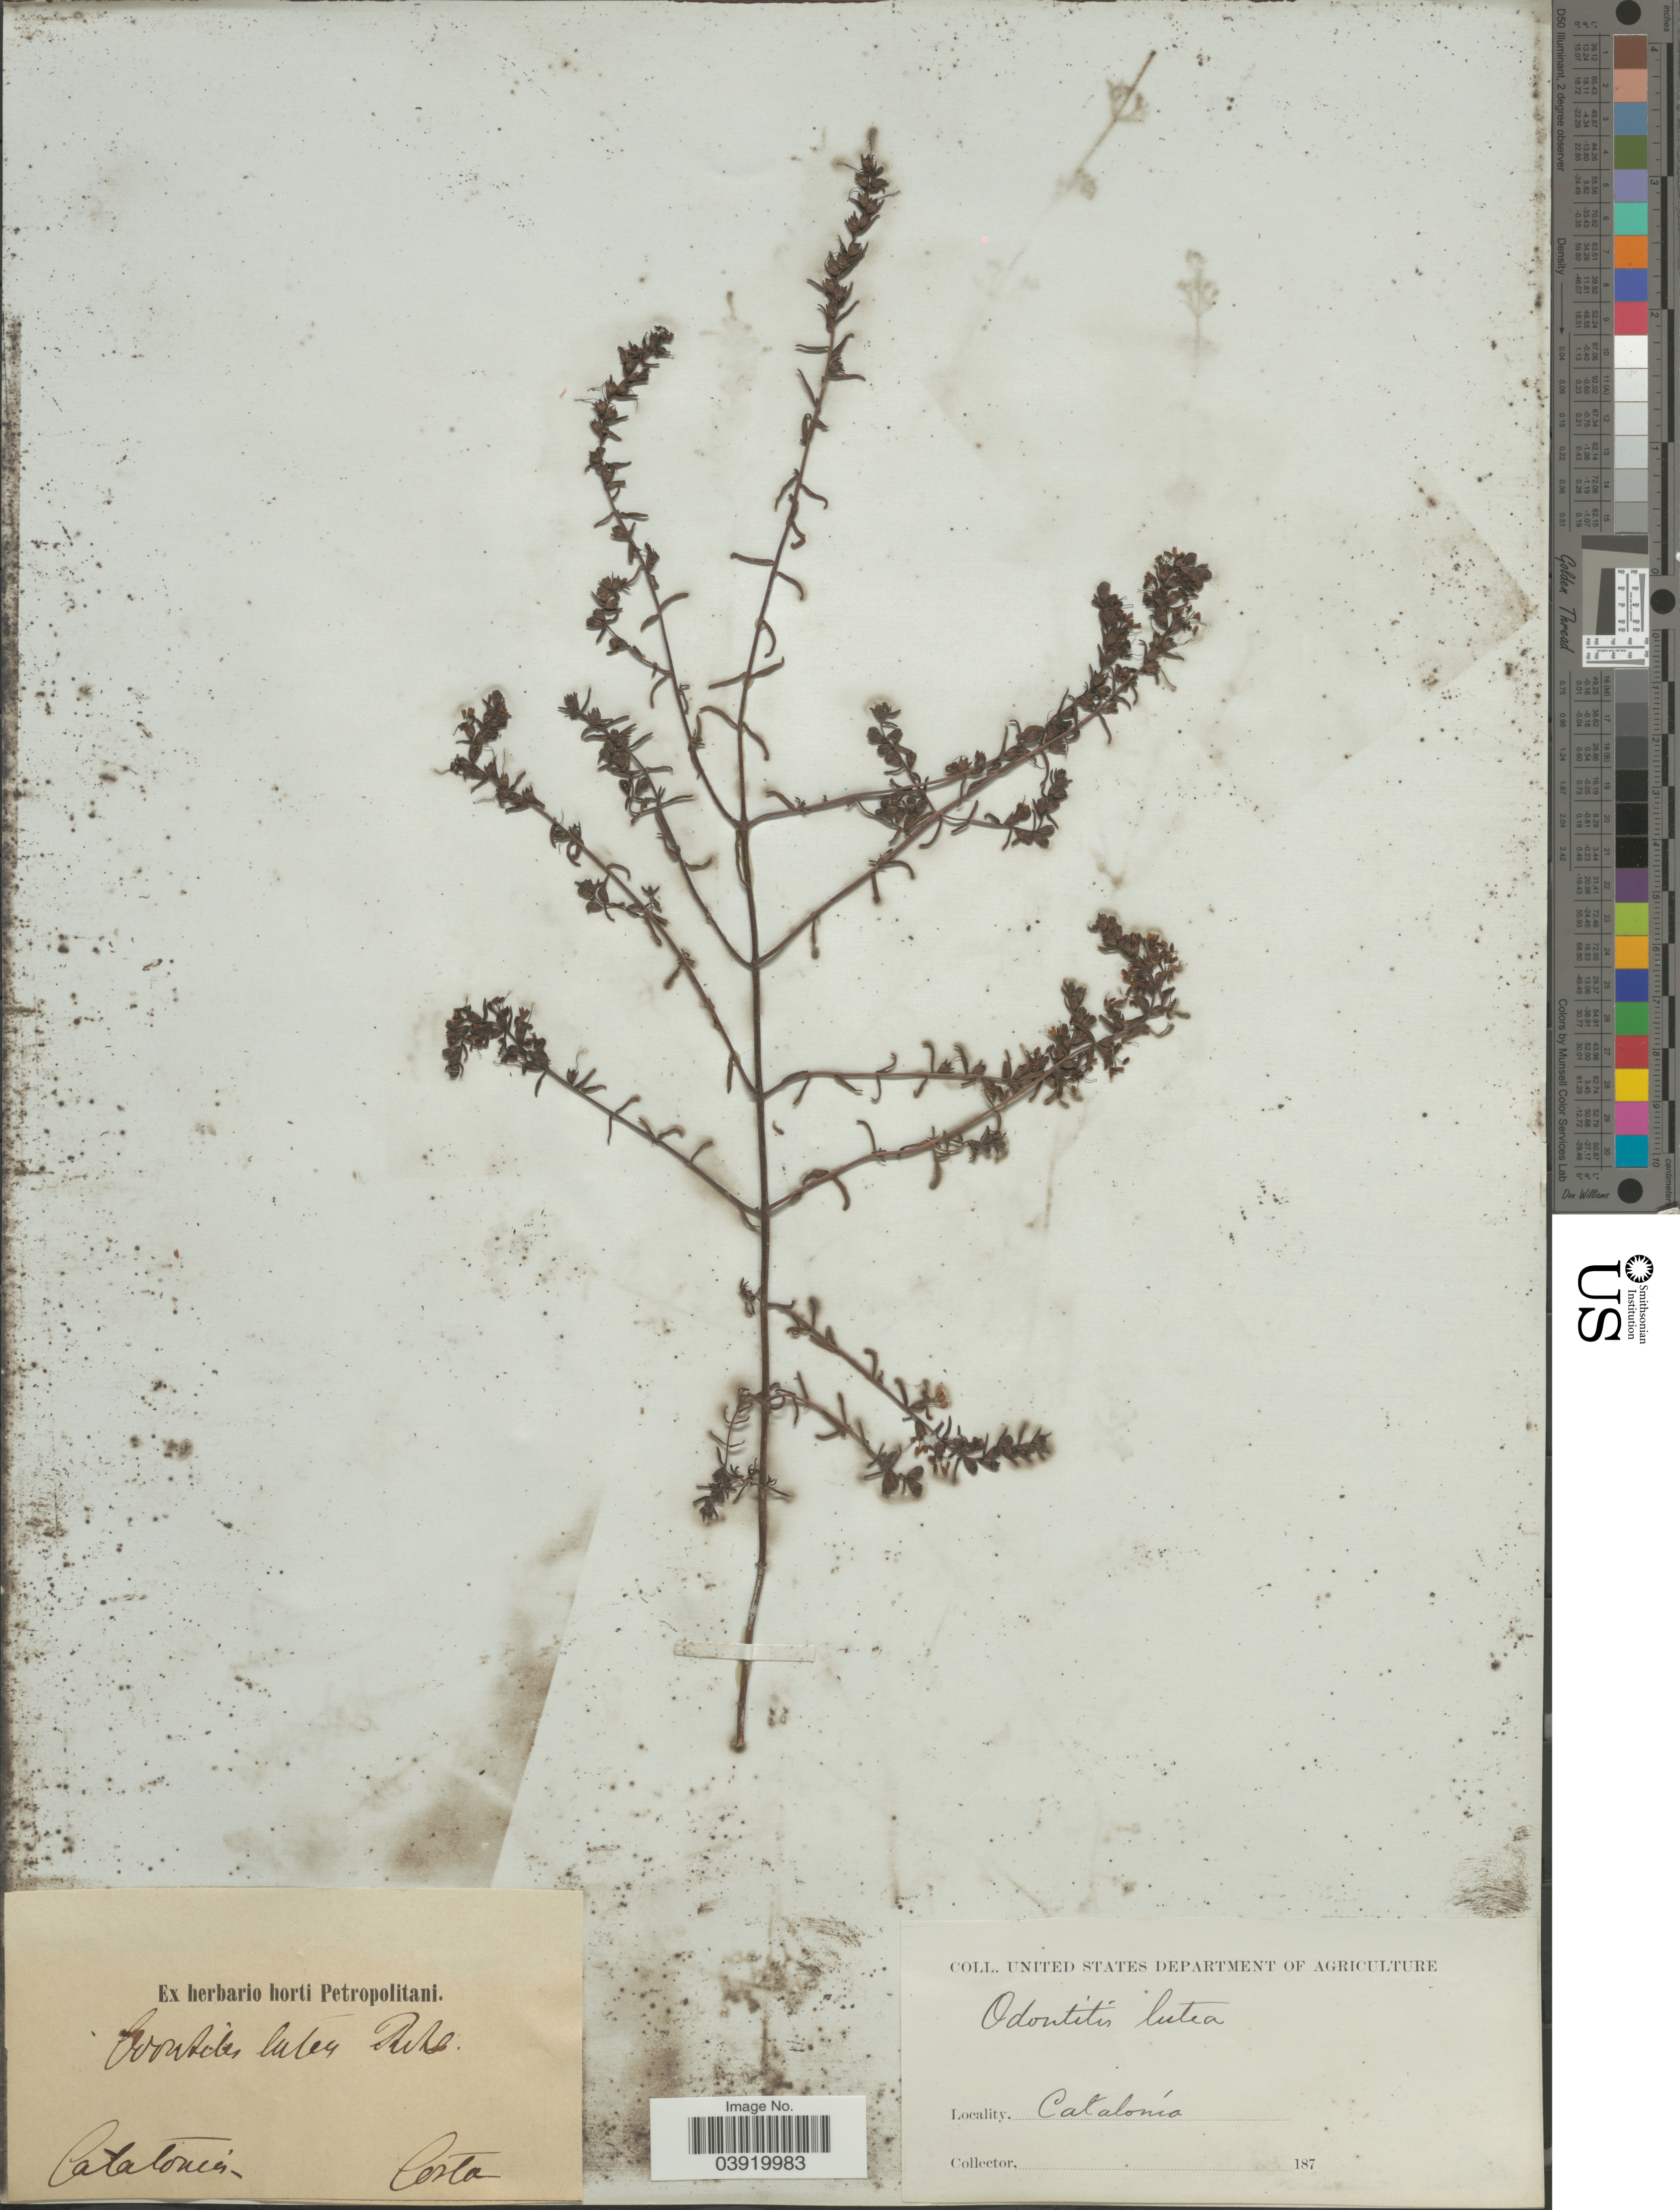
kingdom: Plantae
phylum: Tracheophyta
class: Magnoliopsida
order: Lamiales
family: Orobanchaceae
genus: Odontites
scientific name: Odontites luteus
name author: (L.) Clairv.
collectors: -. Costa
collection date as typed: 187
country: Spain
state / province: Catalunya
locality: Catalonia.